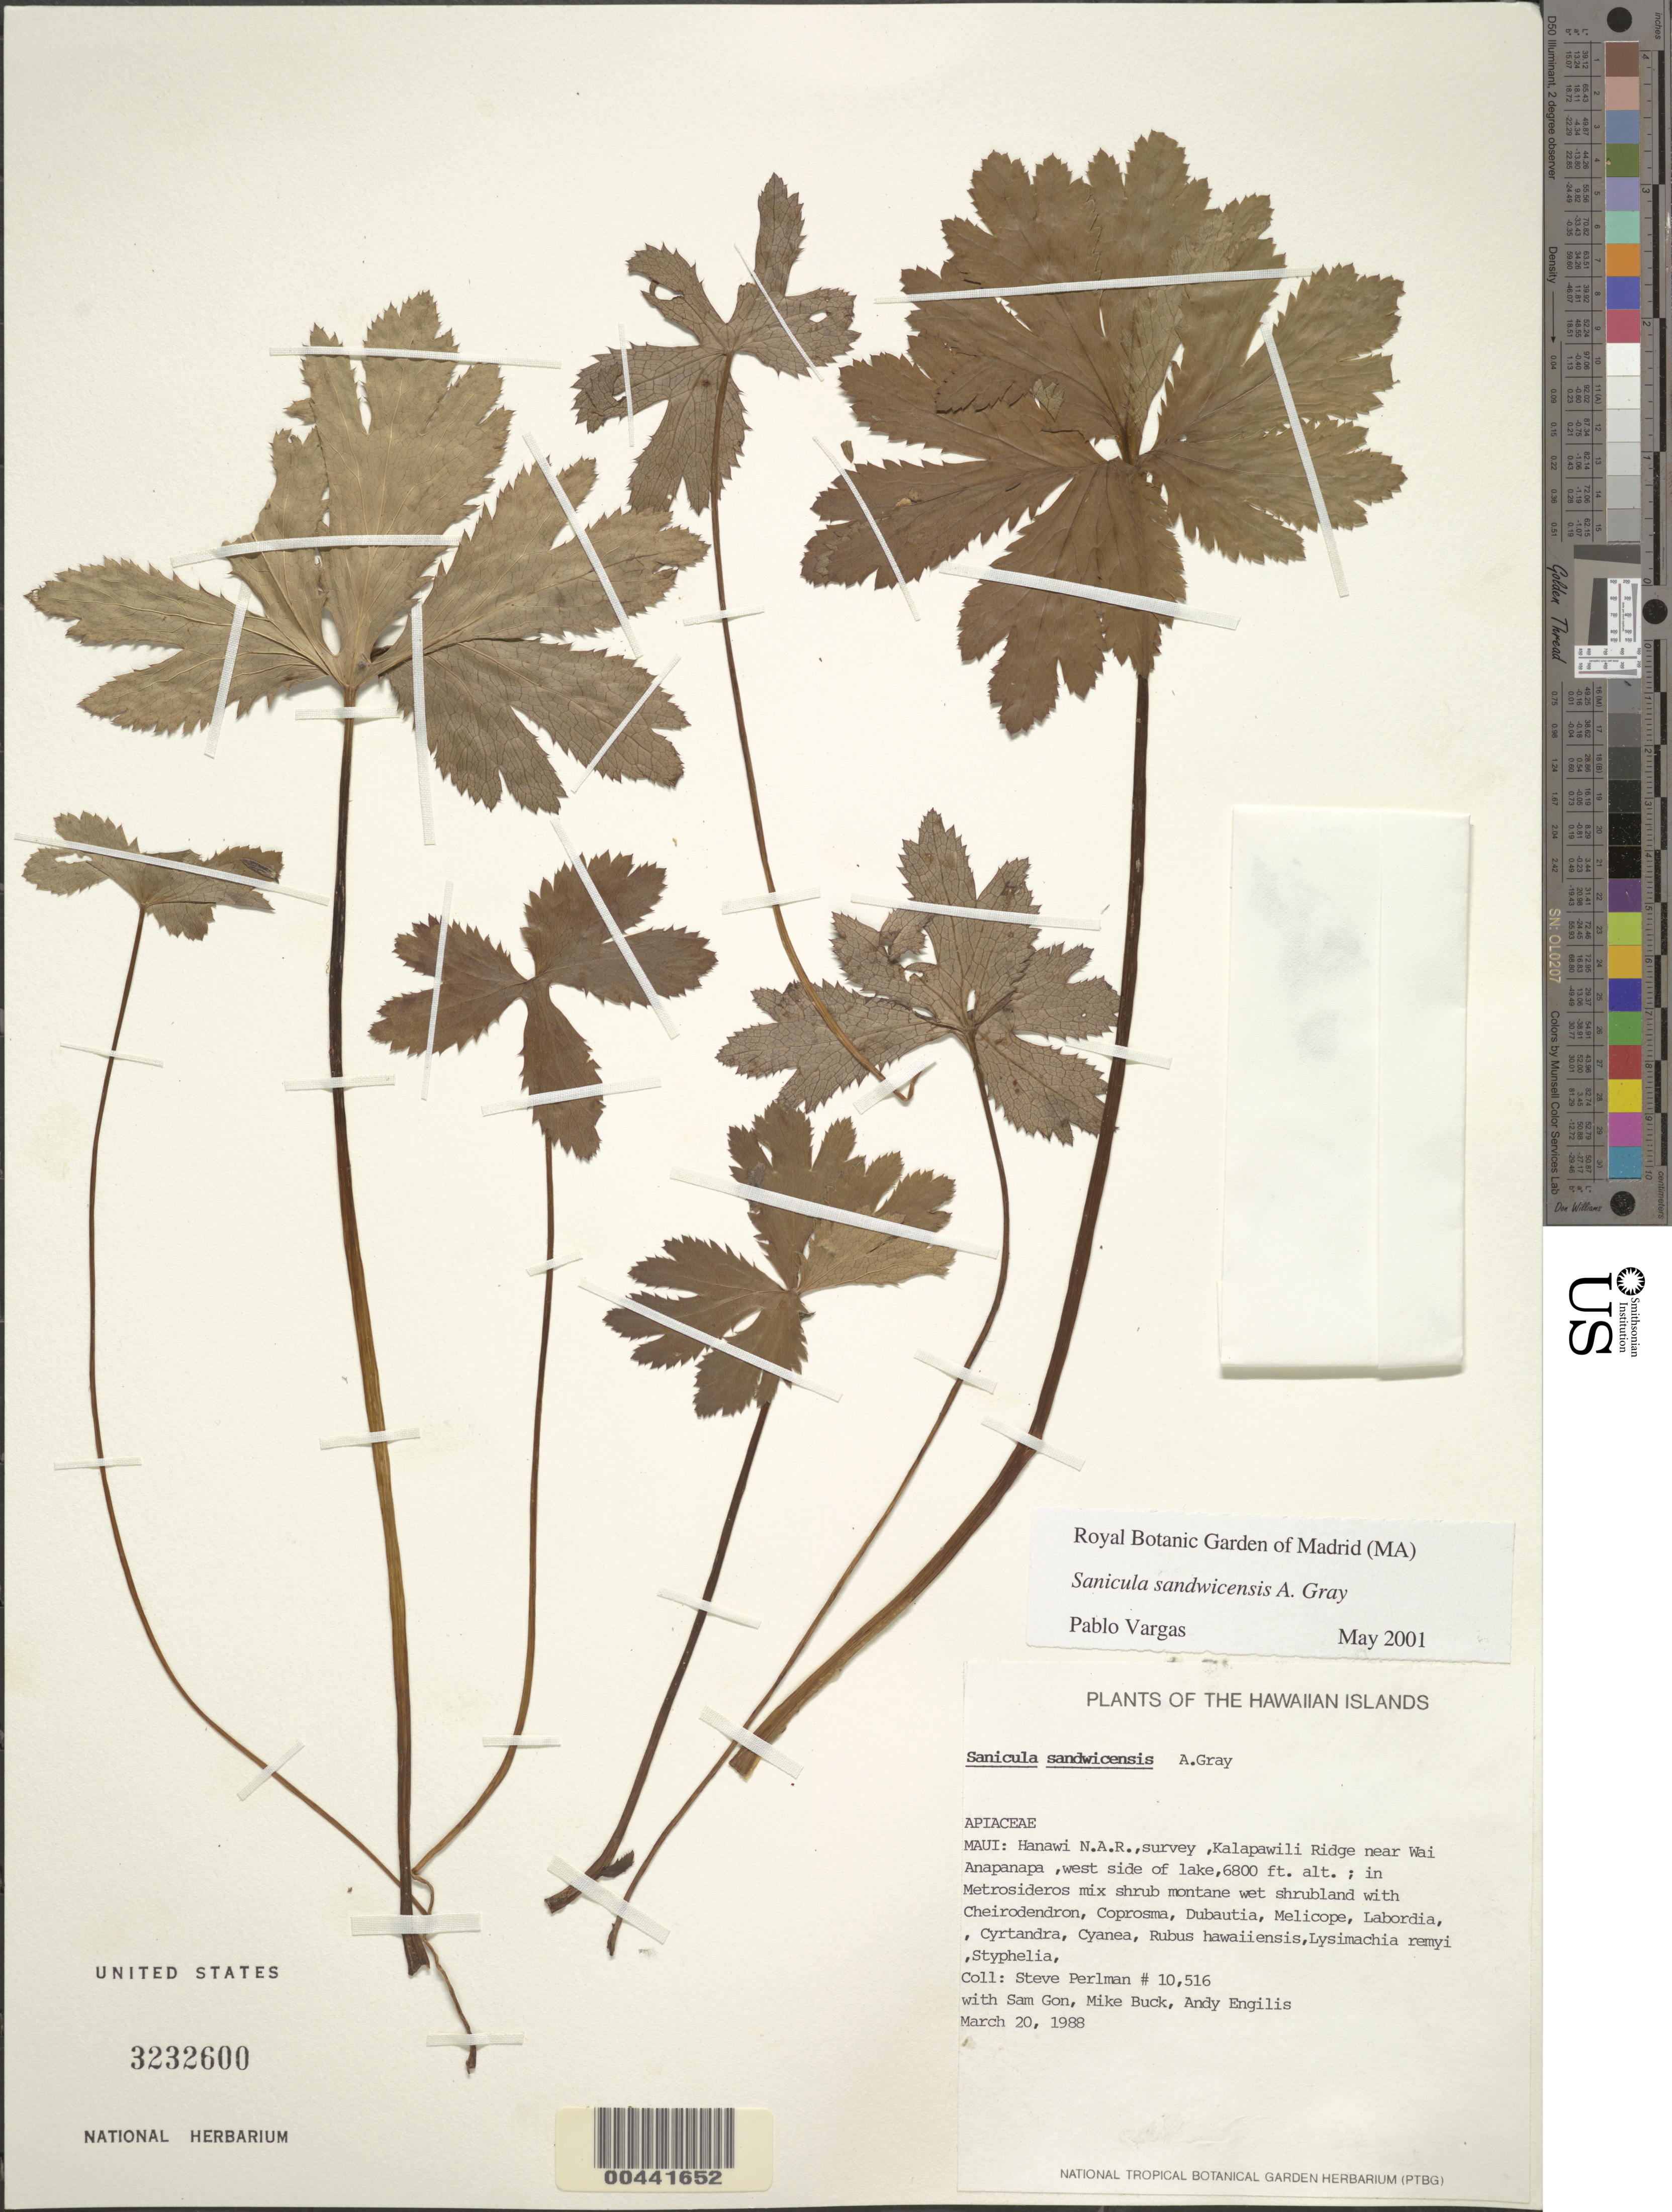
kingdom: Plantae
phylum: Tracheophyta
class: Magnoliopsida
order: Apiales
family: Apiaceae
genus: Sanicula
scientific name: Sanicula sandwicensis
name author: A. Gray in Wilkes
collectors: S. P. Perlman, S. Gon, M. Buck & A. Engilis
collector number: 10516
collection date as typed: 20 Mar 1988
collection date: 1988-03-20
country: United States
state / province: Hawaii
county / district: Maui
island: Maui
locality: Hanawi NAR, survey, Kalapawili Ridge near Wai Anapanapa, W side of lake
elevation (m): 2073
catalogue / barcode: US 3232600